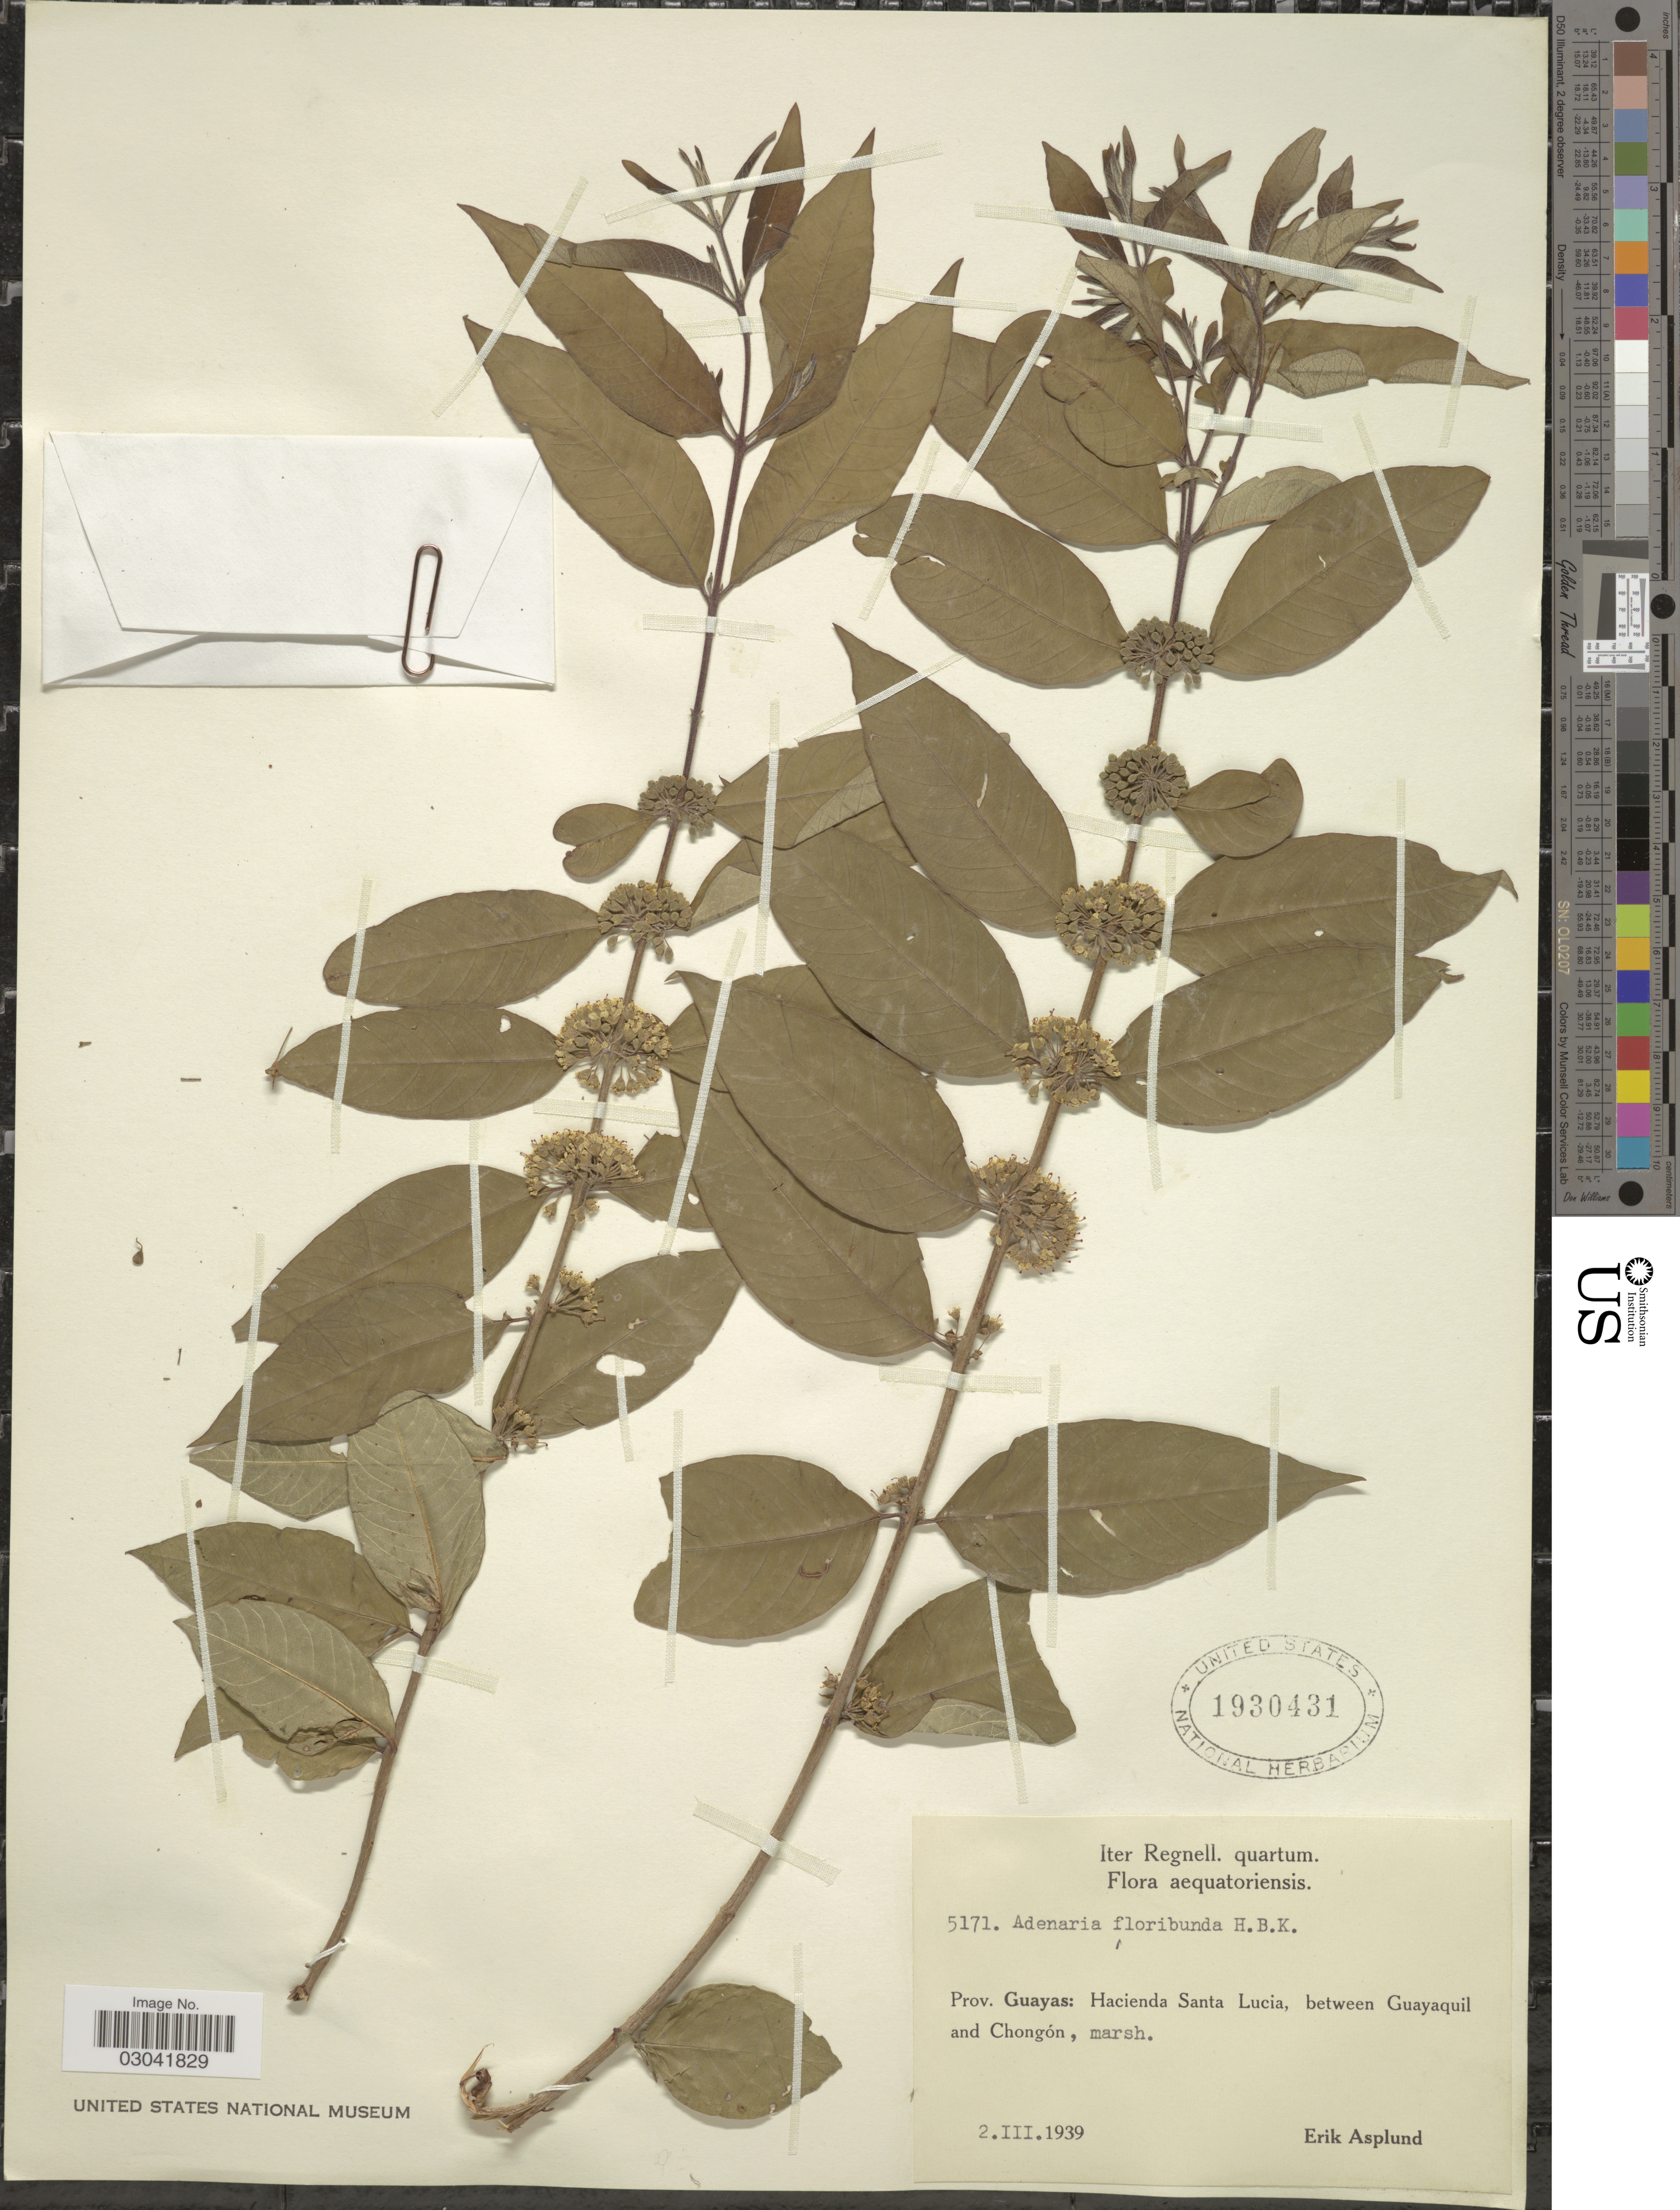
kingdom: Plantae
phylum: Tracheophyta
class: Magnoliopsida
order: Myrtales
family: Lythraceae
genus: Adenaria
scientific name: Adenaria floribunda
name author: Kunth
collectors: E. Asplund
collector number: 5171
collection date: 1939-03-02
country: Ecuador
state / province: Guayas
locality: Hacienda Santa Lucia, between Guayaquil and Chongón.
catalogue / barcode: US 1930431